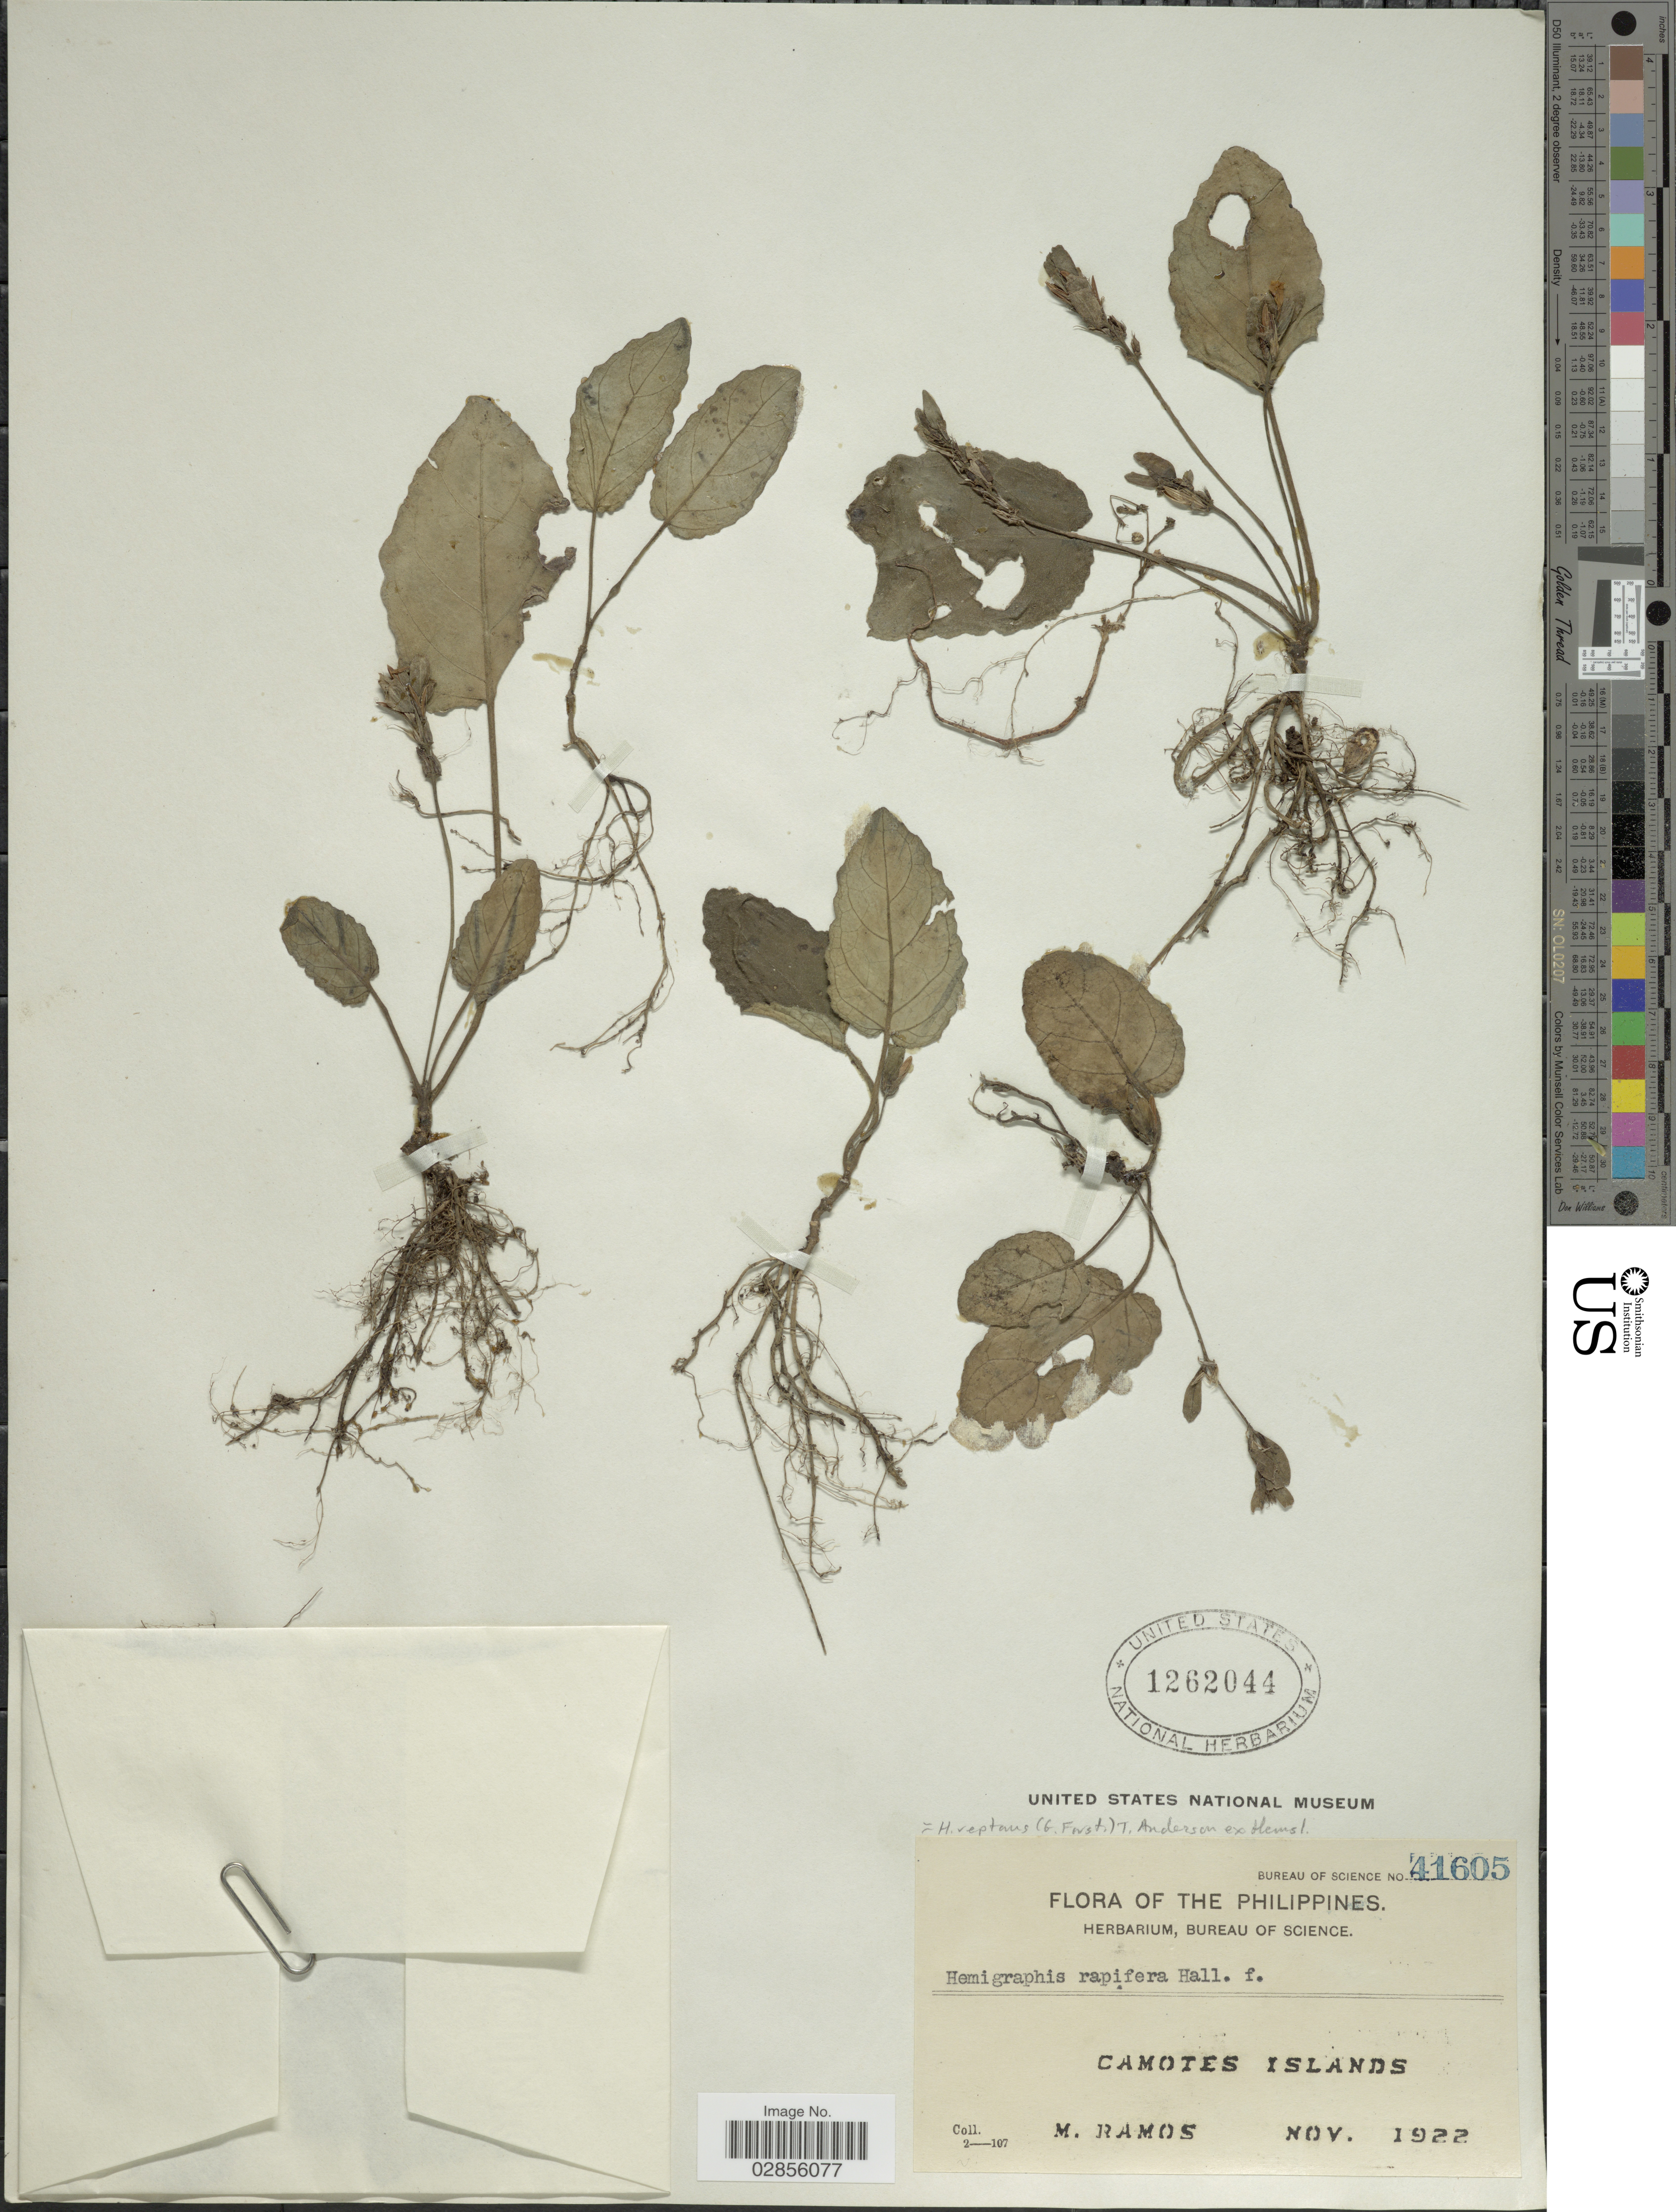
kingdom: Plantae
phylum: Tracheophyta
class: Magnoliopsida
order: Lamiales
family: Acanthaceae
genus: Hemigraphis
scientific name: Hemigraphis reptans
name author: (G. Forst.) T. Anderson ex Hemsl.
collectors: M. Ramos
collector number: Bureau of Science 41605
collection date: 1922-11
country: Philippines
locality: Camotes Islands.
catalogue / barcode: US 1262044